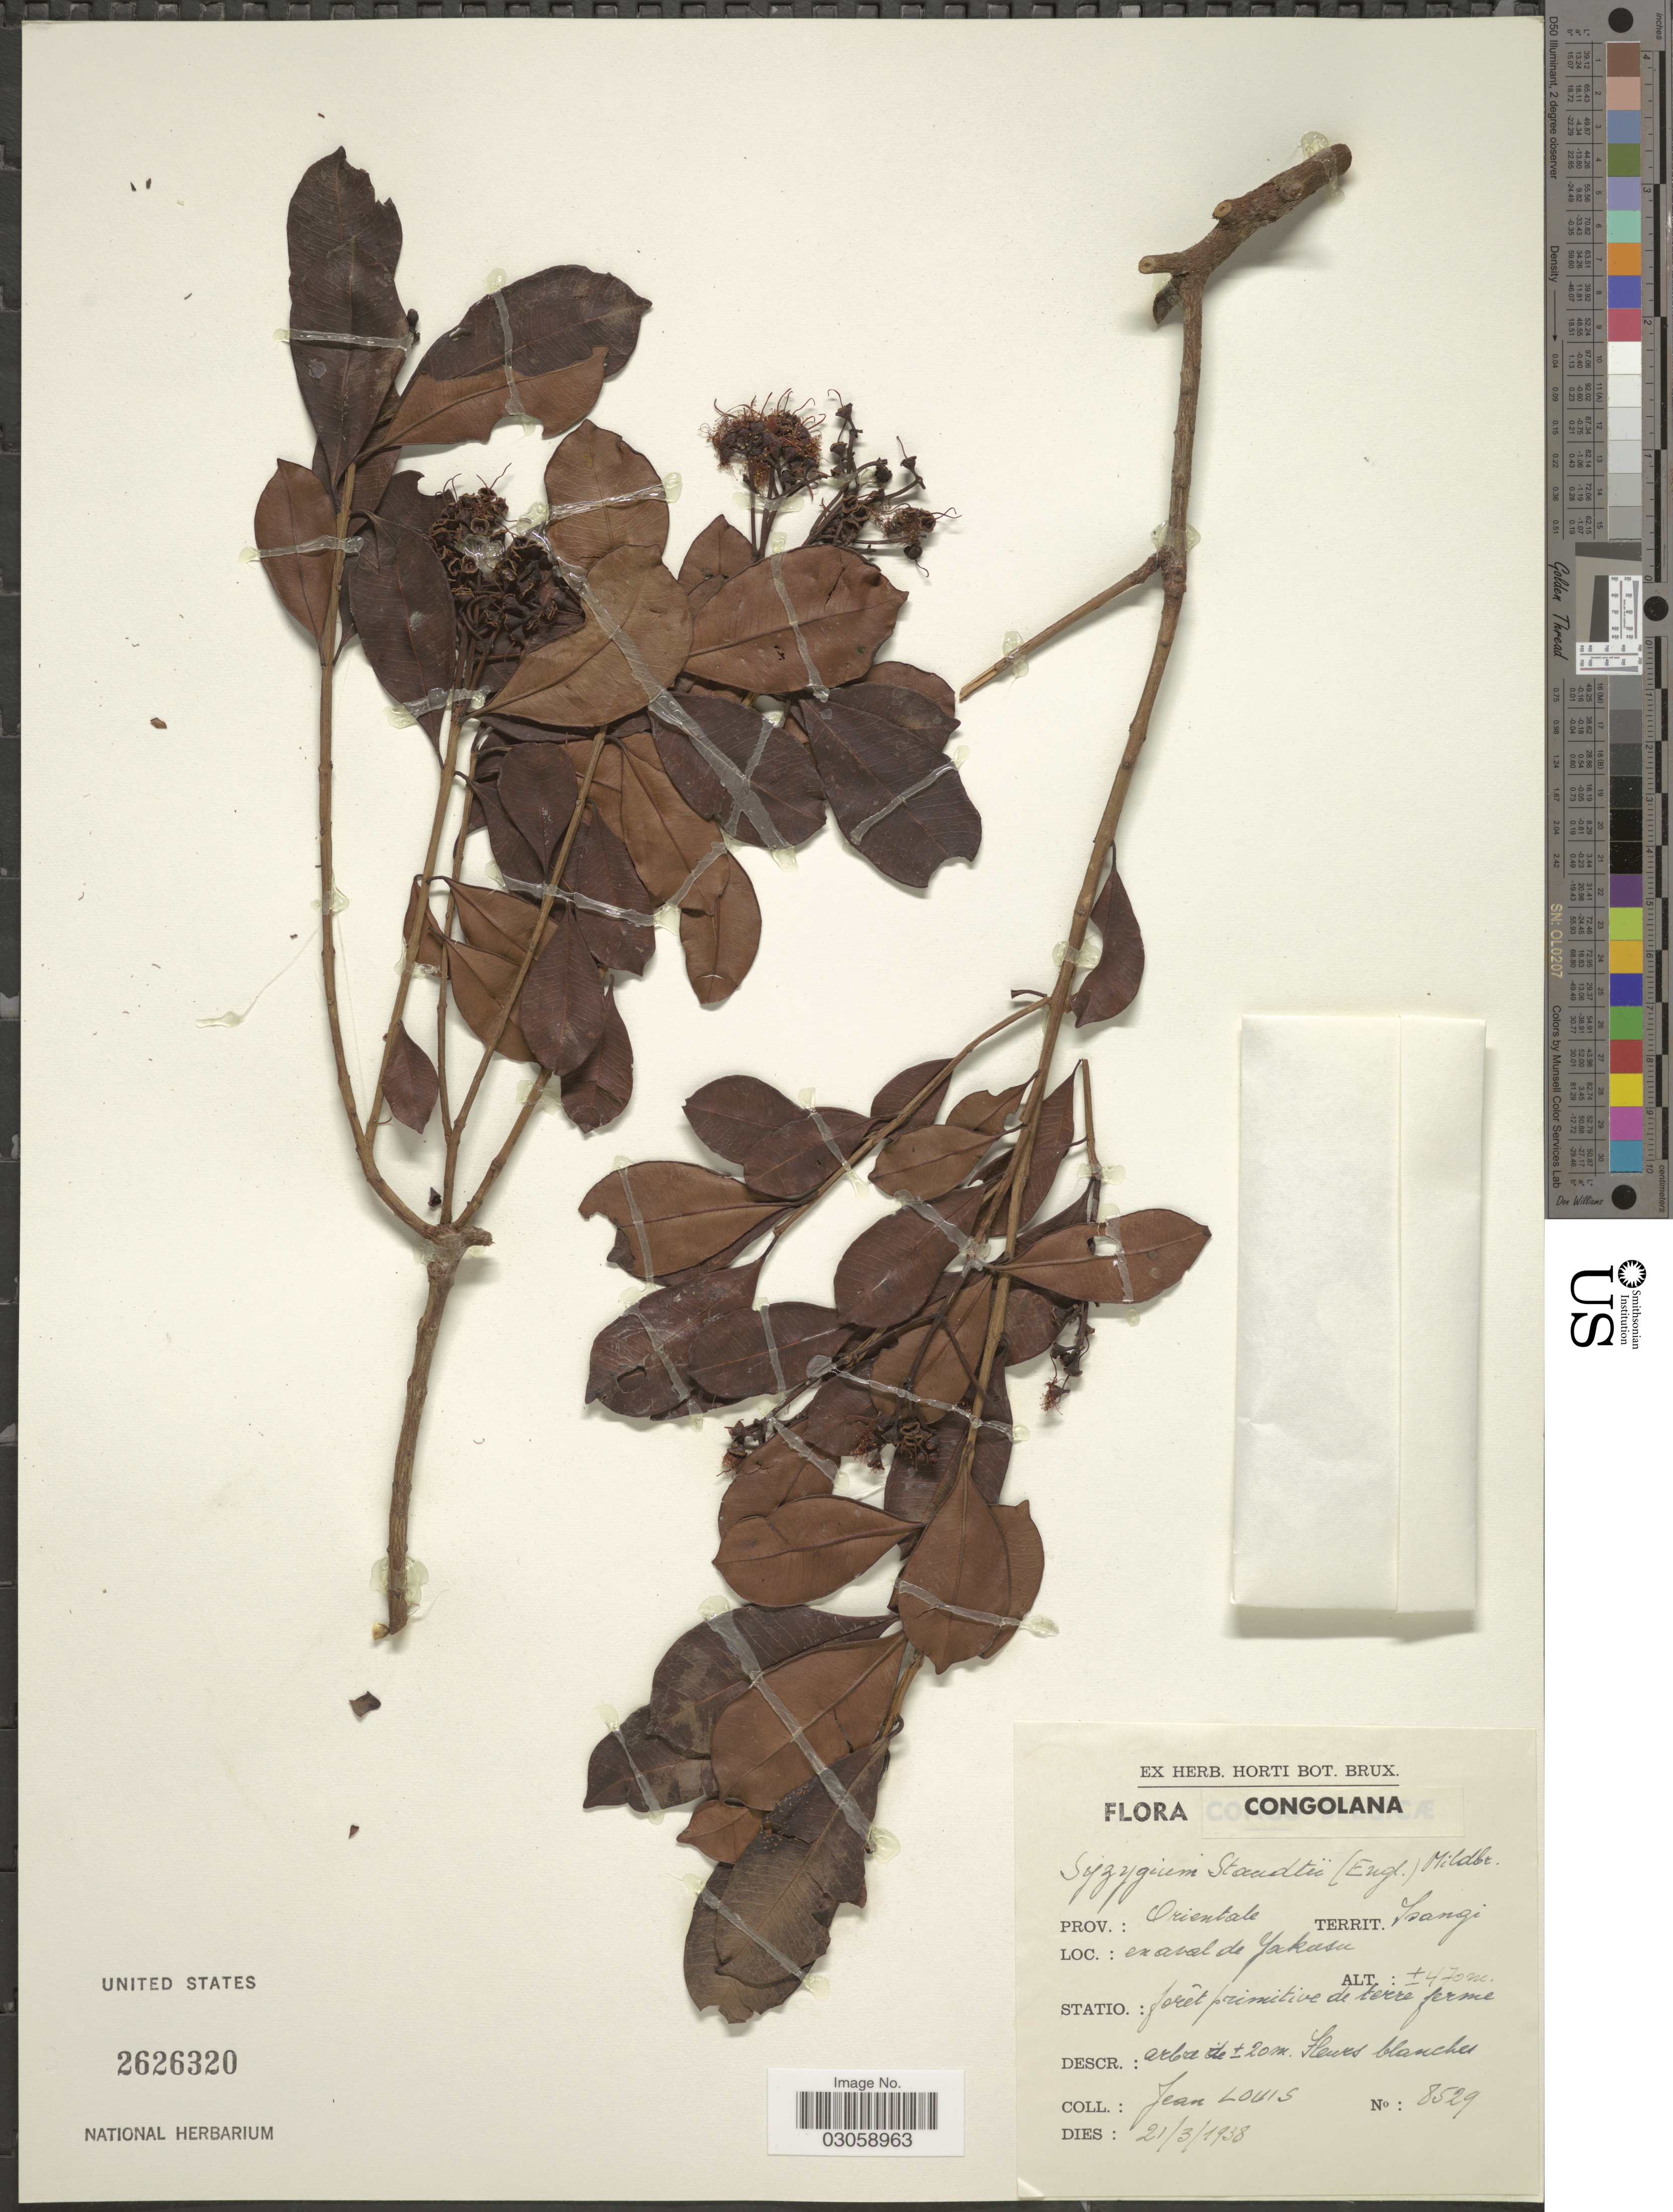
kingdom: Plantae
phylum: Tracheophyta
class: Magnoliopsida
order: Myrtales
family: Myrtaceae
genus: Syzygium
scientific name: Syzygium staudtii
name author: (V. Engl.) Mildbr.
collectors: J. Louis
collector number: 8529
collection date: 1938-03-21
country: Congo, Democratic Republic of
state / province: Tshopo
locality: Congolana, Prov.: Orientale, Territ. Tsangi, exaval de Yakasu.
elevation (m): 470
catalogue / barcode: US 2626320